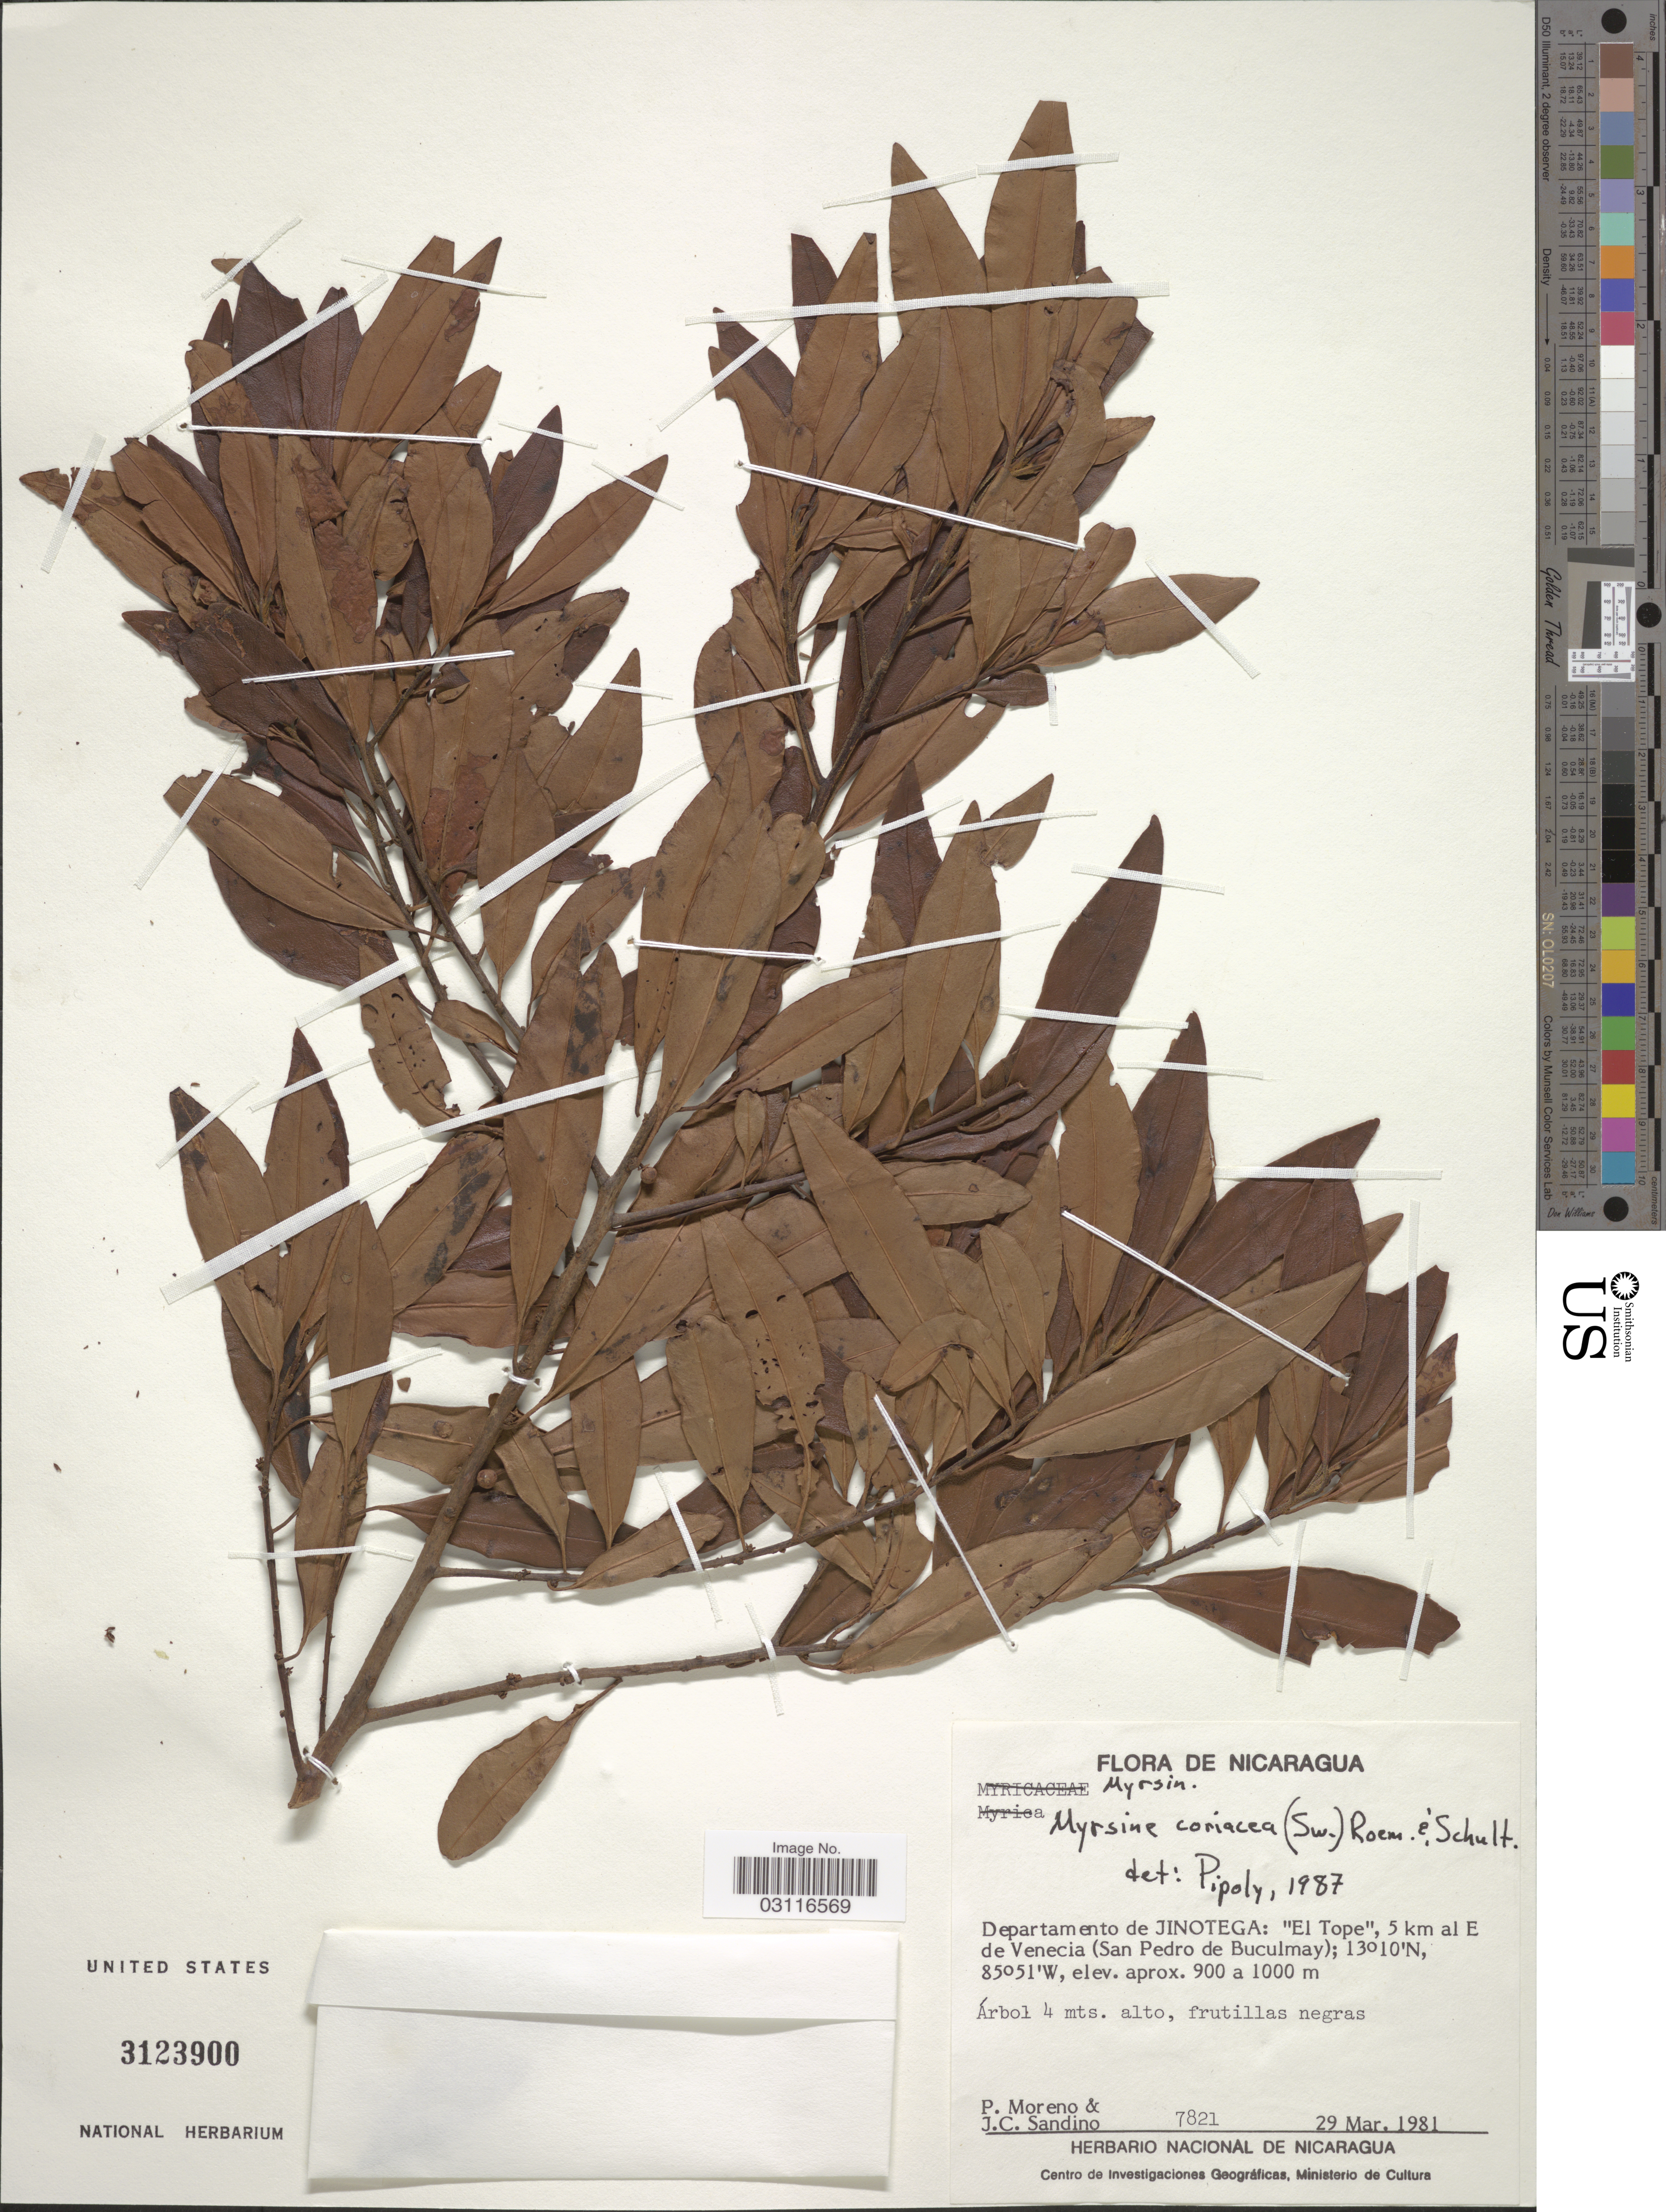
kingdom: Plantae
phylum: Tracheophyta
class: Magnoliopsida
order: Ericales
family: Primulaceae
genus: Myrsine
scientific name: Myrsine coriacea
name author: (Sw.) R. Br. ex Roem. & Schult.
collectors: P. Moreno & J. Sandino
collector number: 7821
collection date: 1981-03-29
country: Nicaragua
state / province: Jinotega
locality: Departamento de Jinotega: "El Tope", 5 km al E de Venecia (San Pedro de Buculmay).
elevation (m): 900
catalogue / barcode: US 3123900